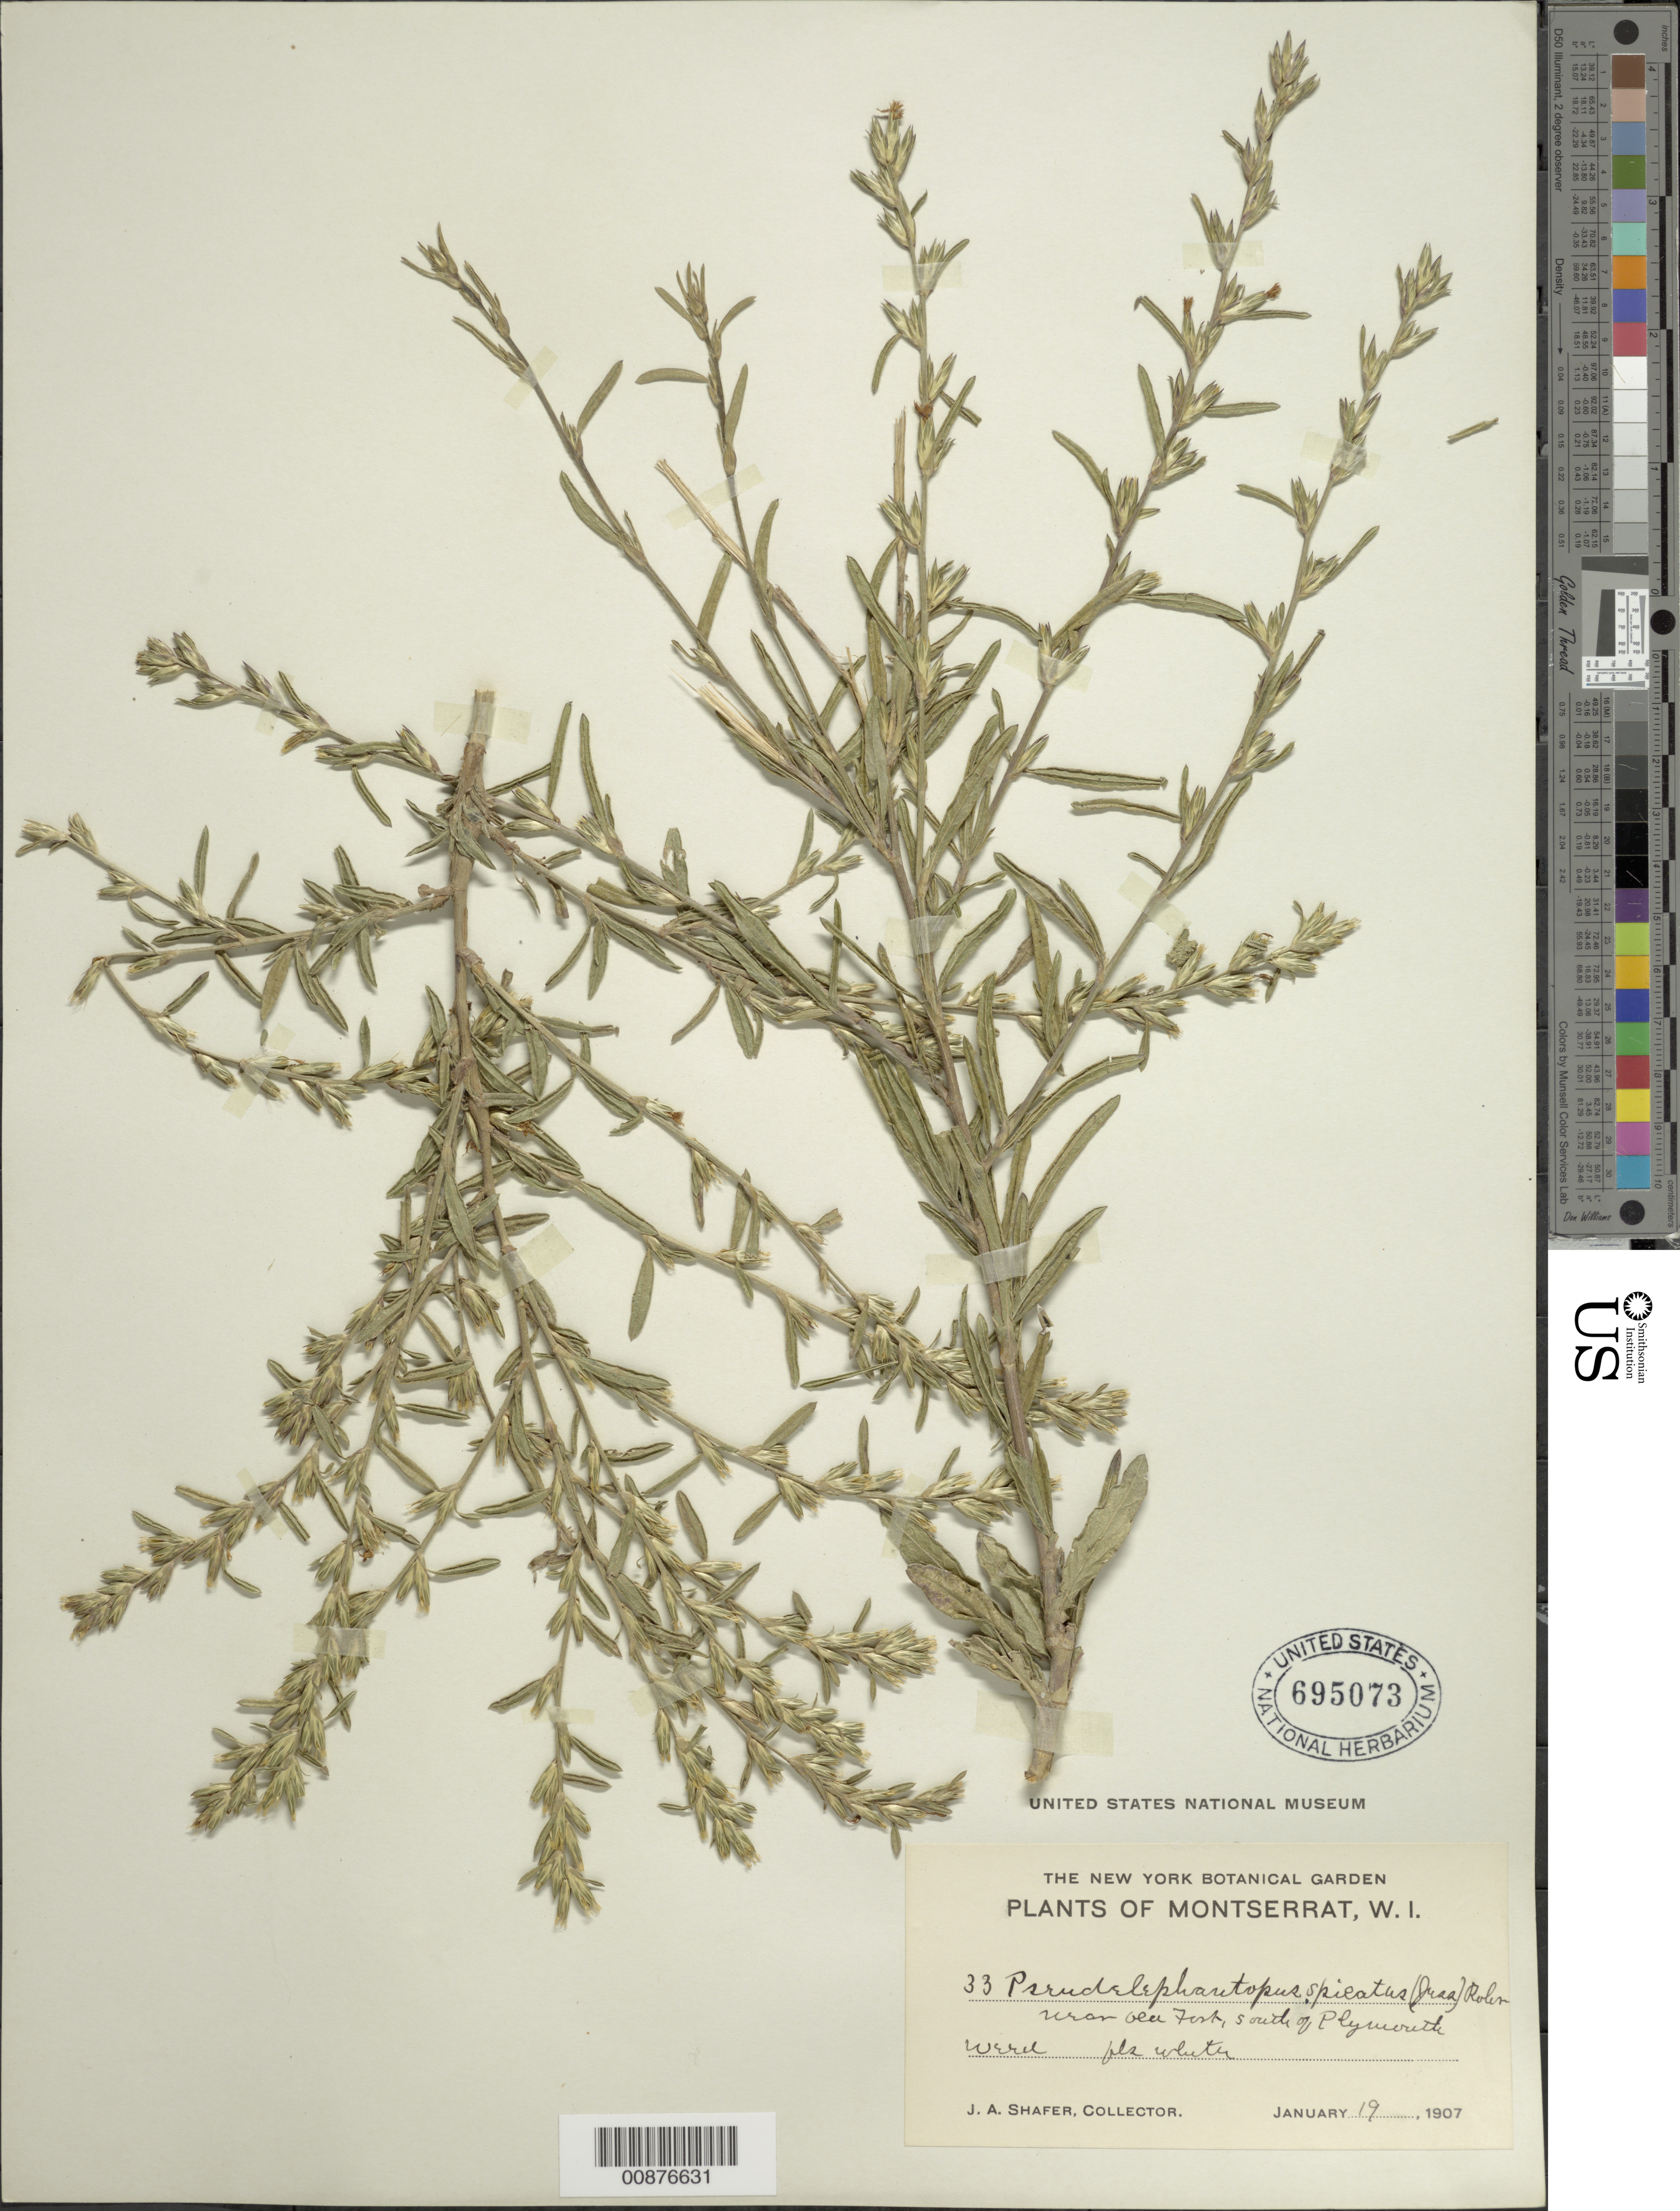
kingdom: Plantae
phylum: Tracheophyta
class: Magnoliopsida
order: Asterales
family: Asteraceae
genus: Pseudelephantopus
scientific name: Pseudelephantopus spicatus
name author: (Juss. ex Aubl.) C.F. Baker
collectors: J. A. Shafer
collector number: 33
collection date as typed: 19 Jan 1907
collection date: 1907-01-19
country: Montserrat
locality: Old Fort, south of Plymouth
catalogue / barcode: US 695073